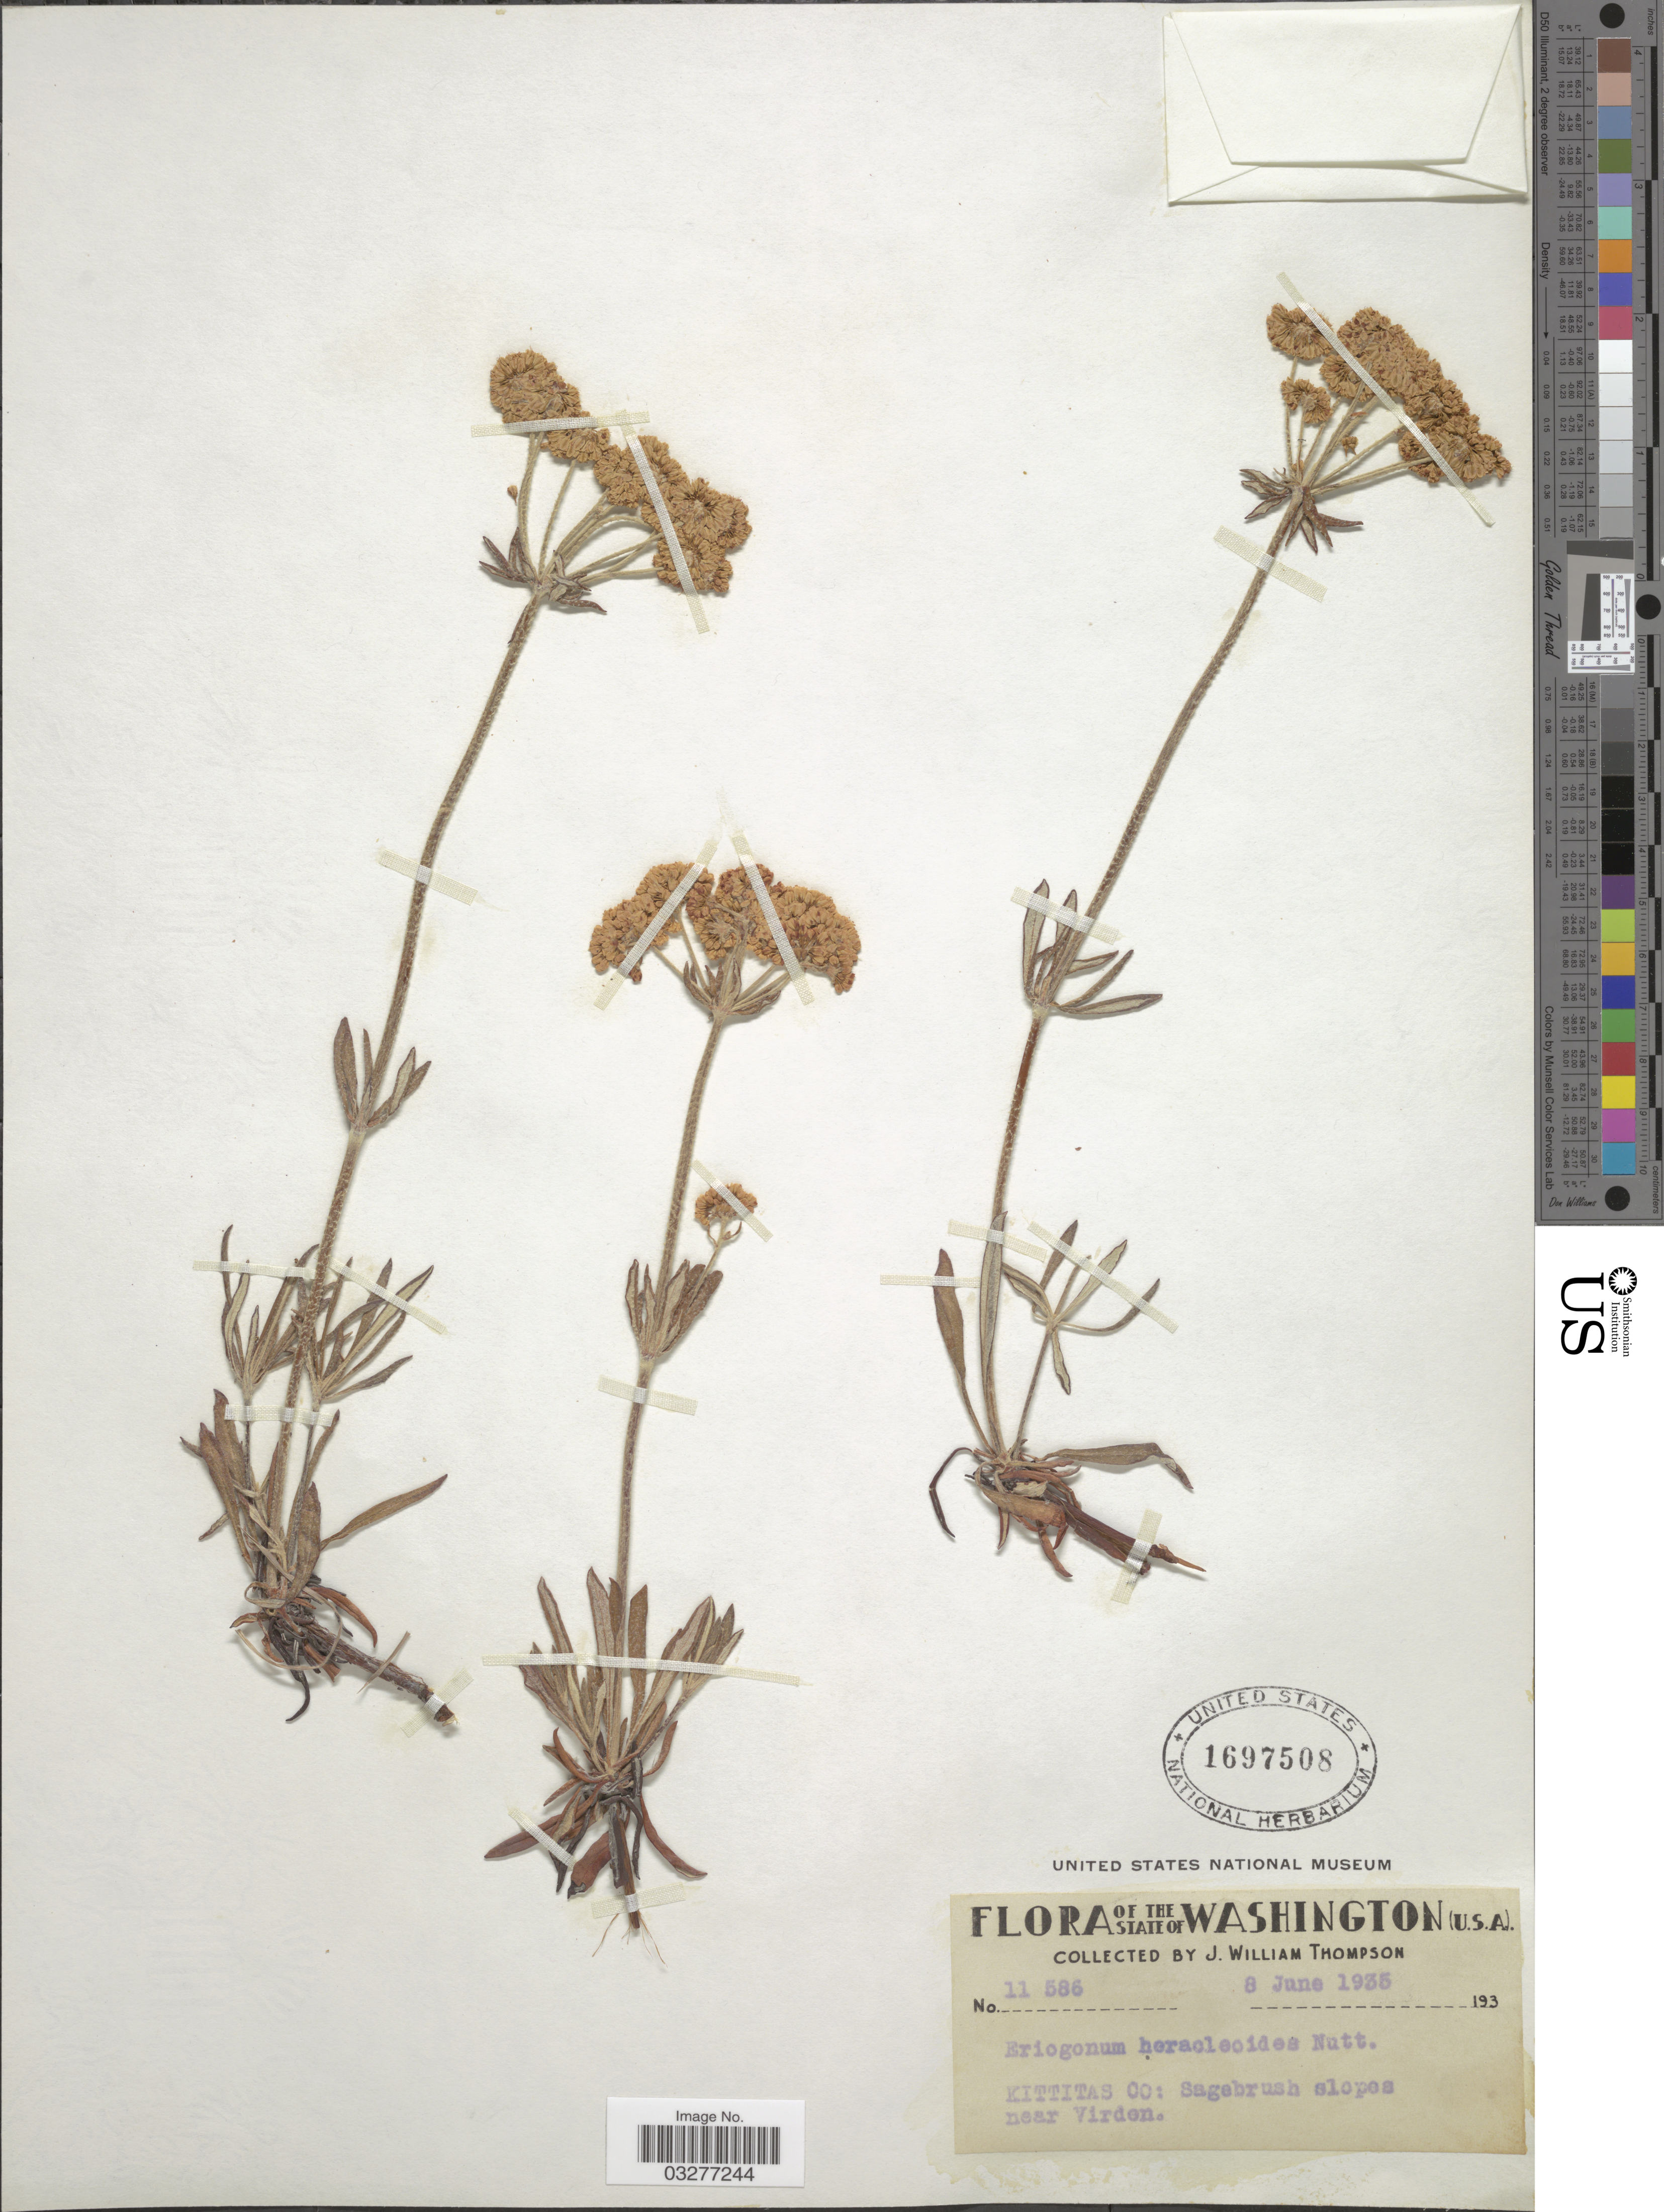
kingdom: Plantae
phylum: Tracheophyta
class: Magnoliopsida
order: Caryophyllales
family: Polygonaceae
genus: Eriogonum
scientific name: Eriogonum heracleoides var. angustifolium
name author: (Nutt.) Torr. & A. Gray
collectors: J. W. Thompson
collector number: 11586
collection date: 1935-06-08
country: United States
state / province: Washington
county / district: Kittitas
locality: Kittitas Co: Sagebrush slopes near Virden.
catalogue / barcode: US 1697508